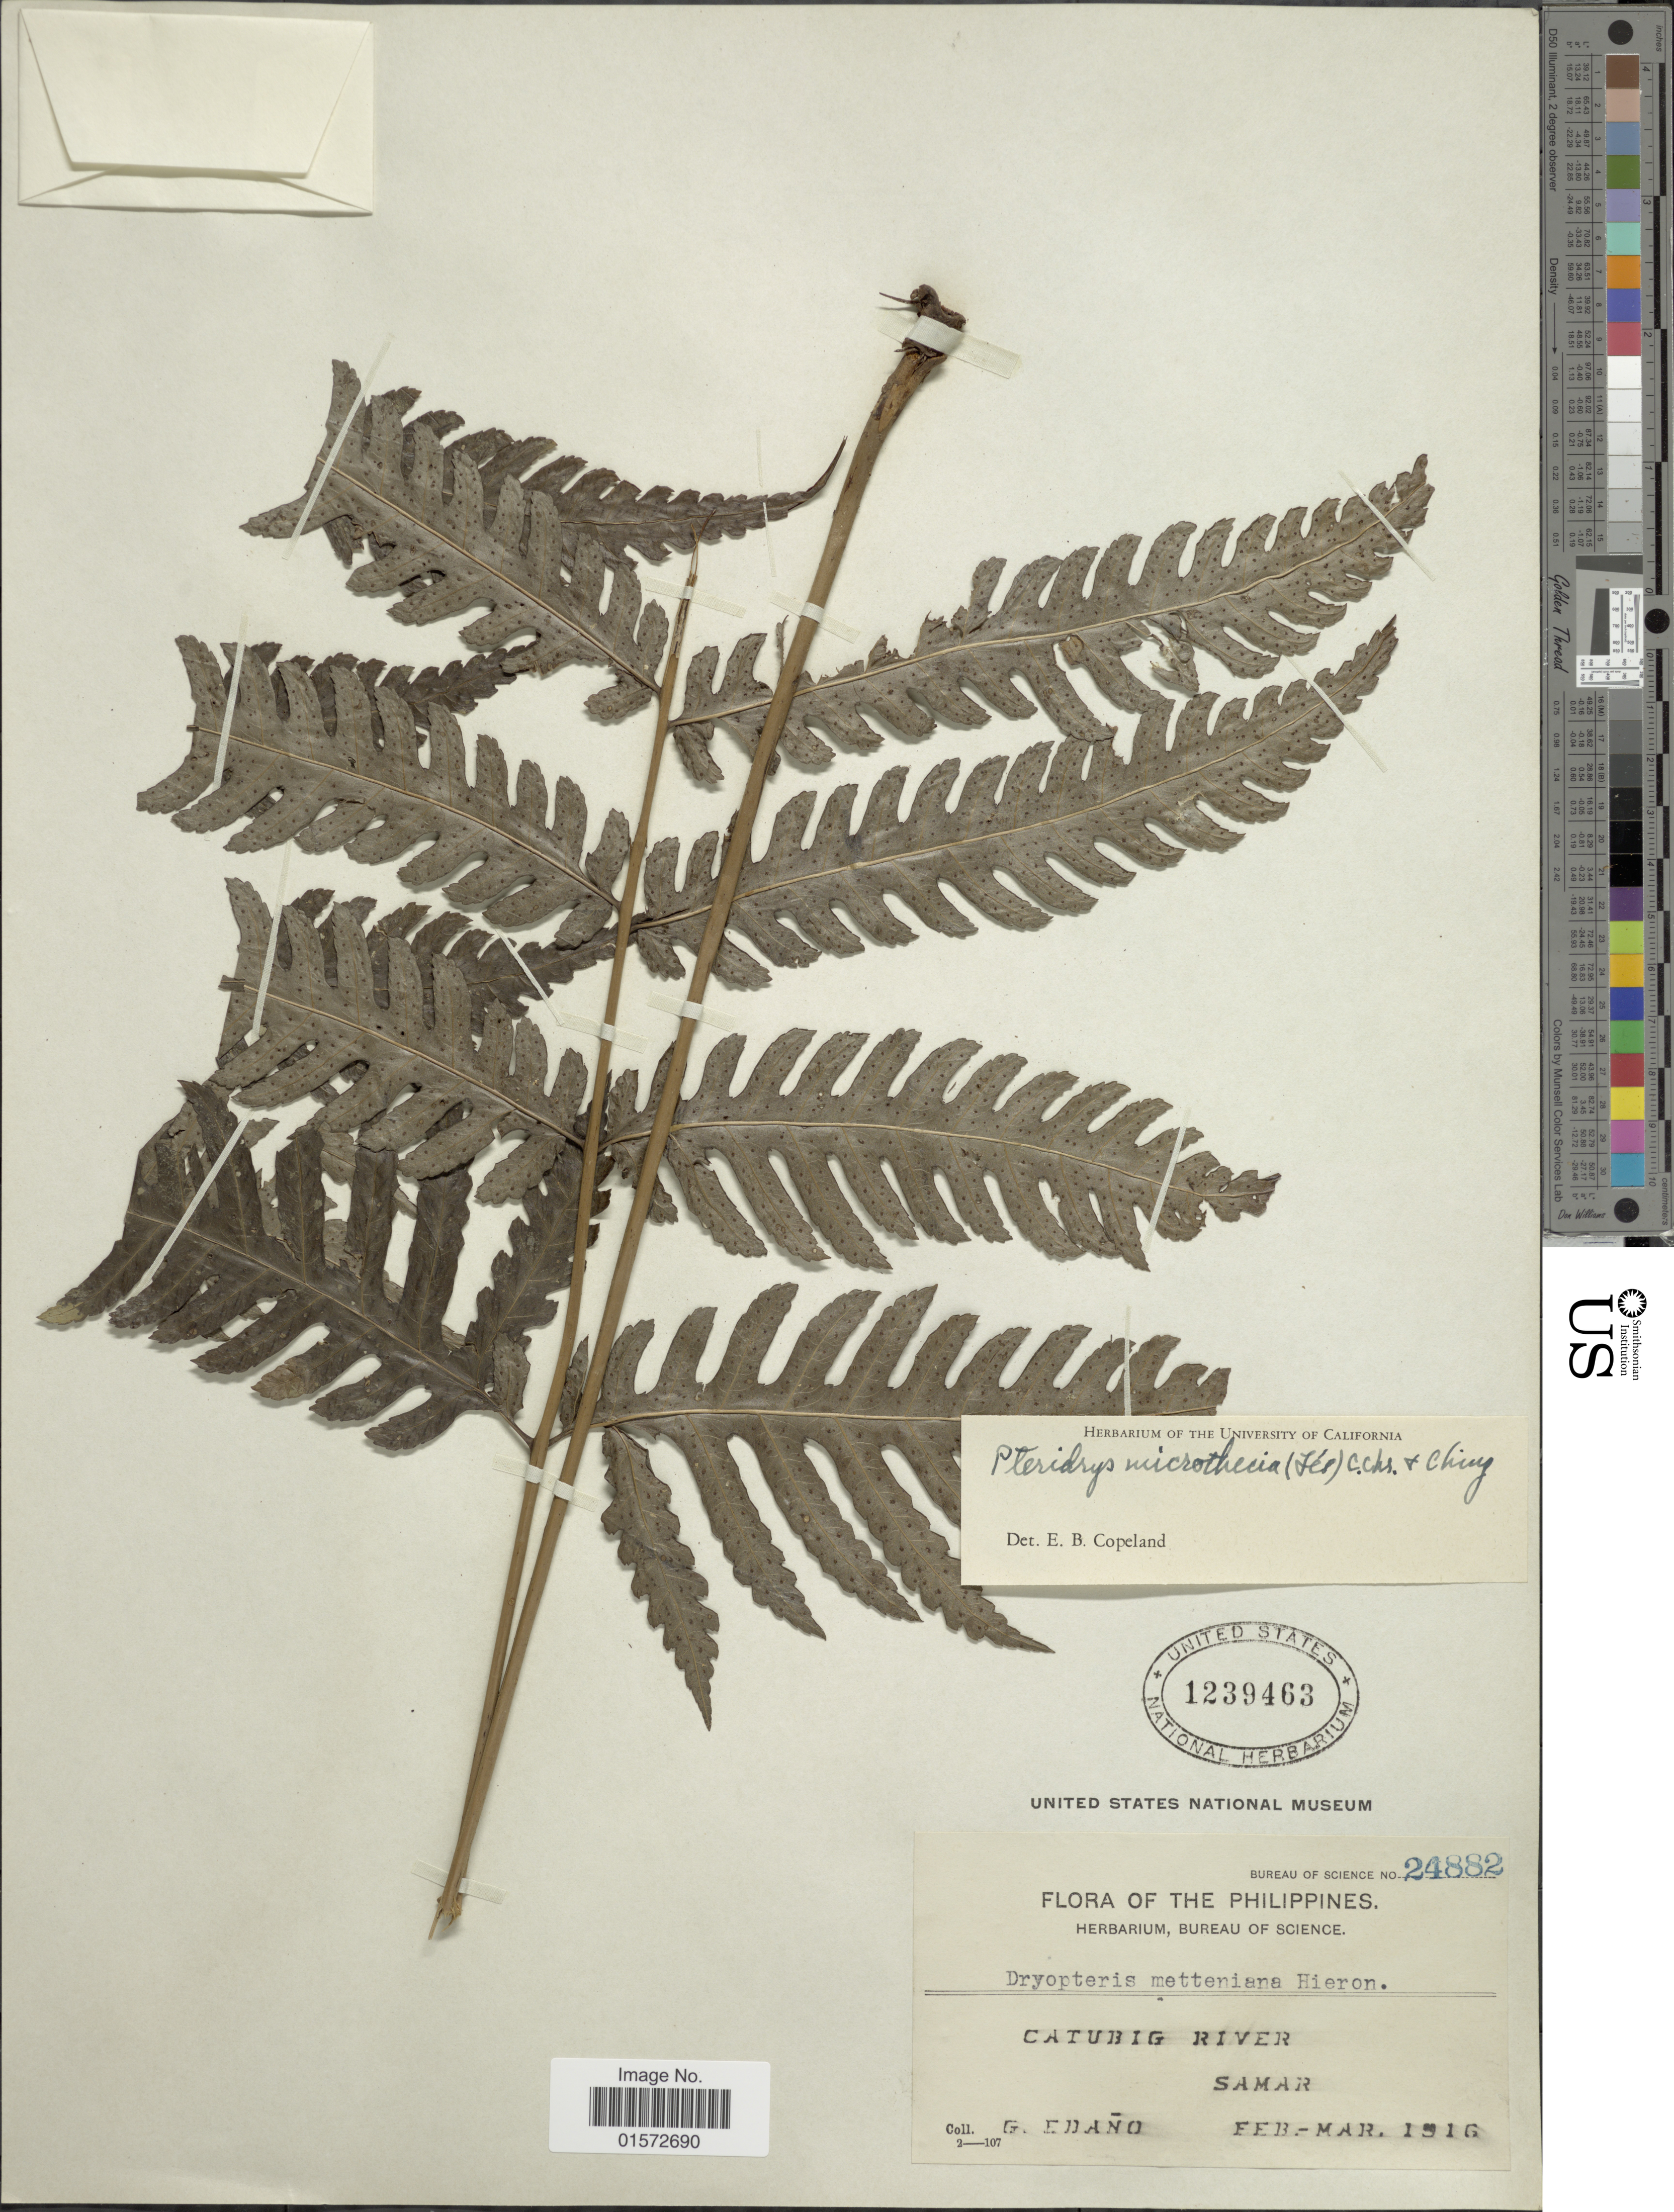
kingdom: Plantae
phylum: Tracheophyta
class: Polypodiopsida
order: Polypodiales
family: Tectariaceae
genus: Pteridrys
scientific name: Pteridrys microthecia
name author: (Fée) C. Chr. & Ching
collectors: G. Edaño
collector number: Bureau of Science 24882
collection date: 1916-02/1916-03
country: Philippines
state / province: Eastern Visayas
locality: Catubig River, Samar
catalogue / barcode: US 1239463